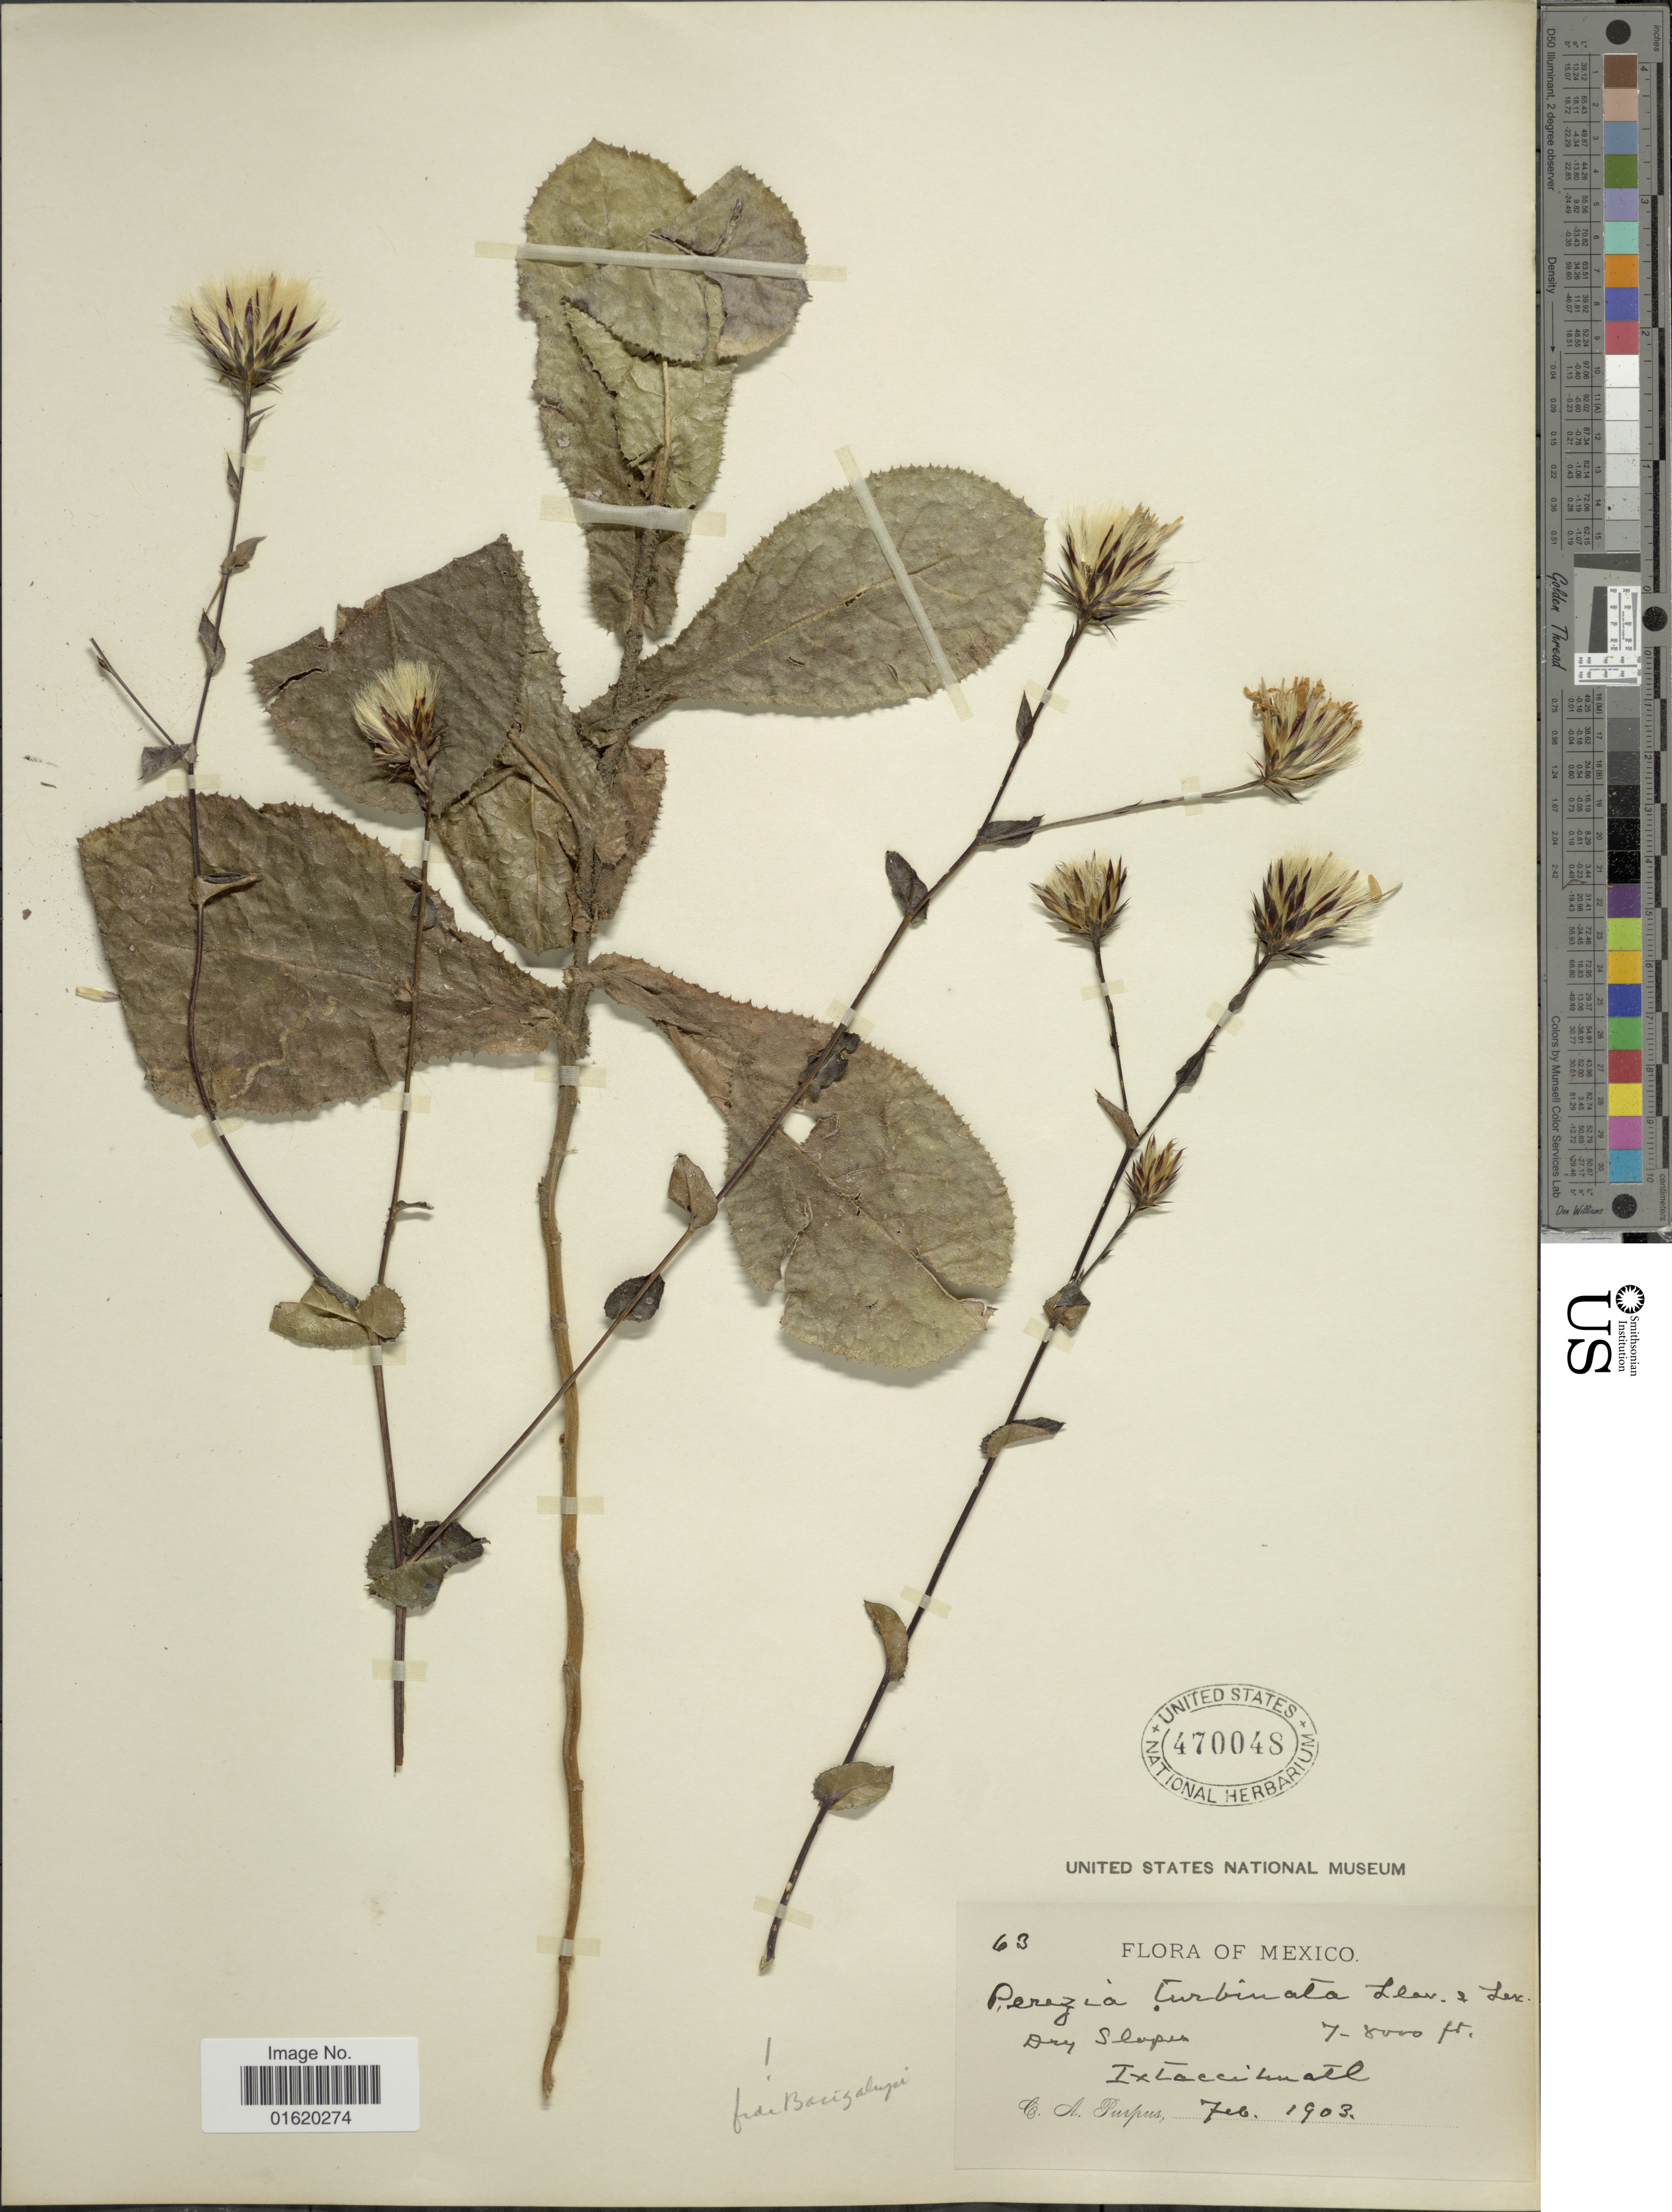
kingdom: Plantae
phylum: Tracheophyta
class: Magnoliopsida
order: Asterales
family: Asteraceae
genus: Acourtia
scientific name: Acourtia turbinata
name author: (La Llave & Lex.) Reveal & R.M. King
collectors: C. A. Purpus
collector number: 63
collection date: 1903-02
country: Mexico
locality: Dry slopes, Ixtaccihuatl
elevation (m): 2134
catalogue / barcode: US 470048